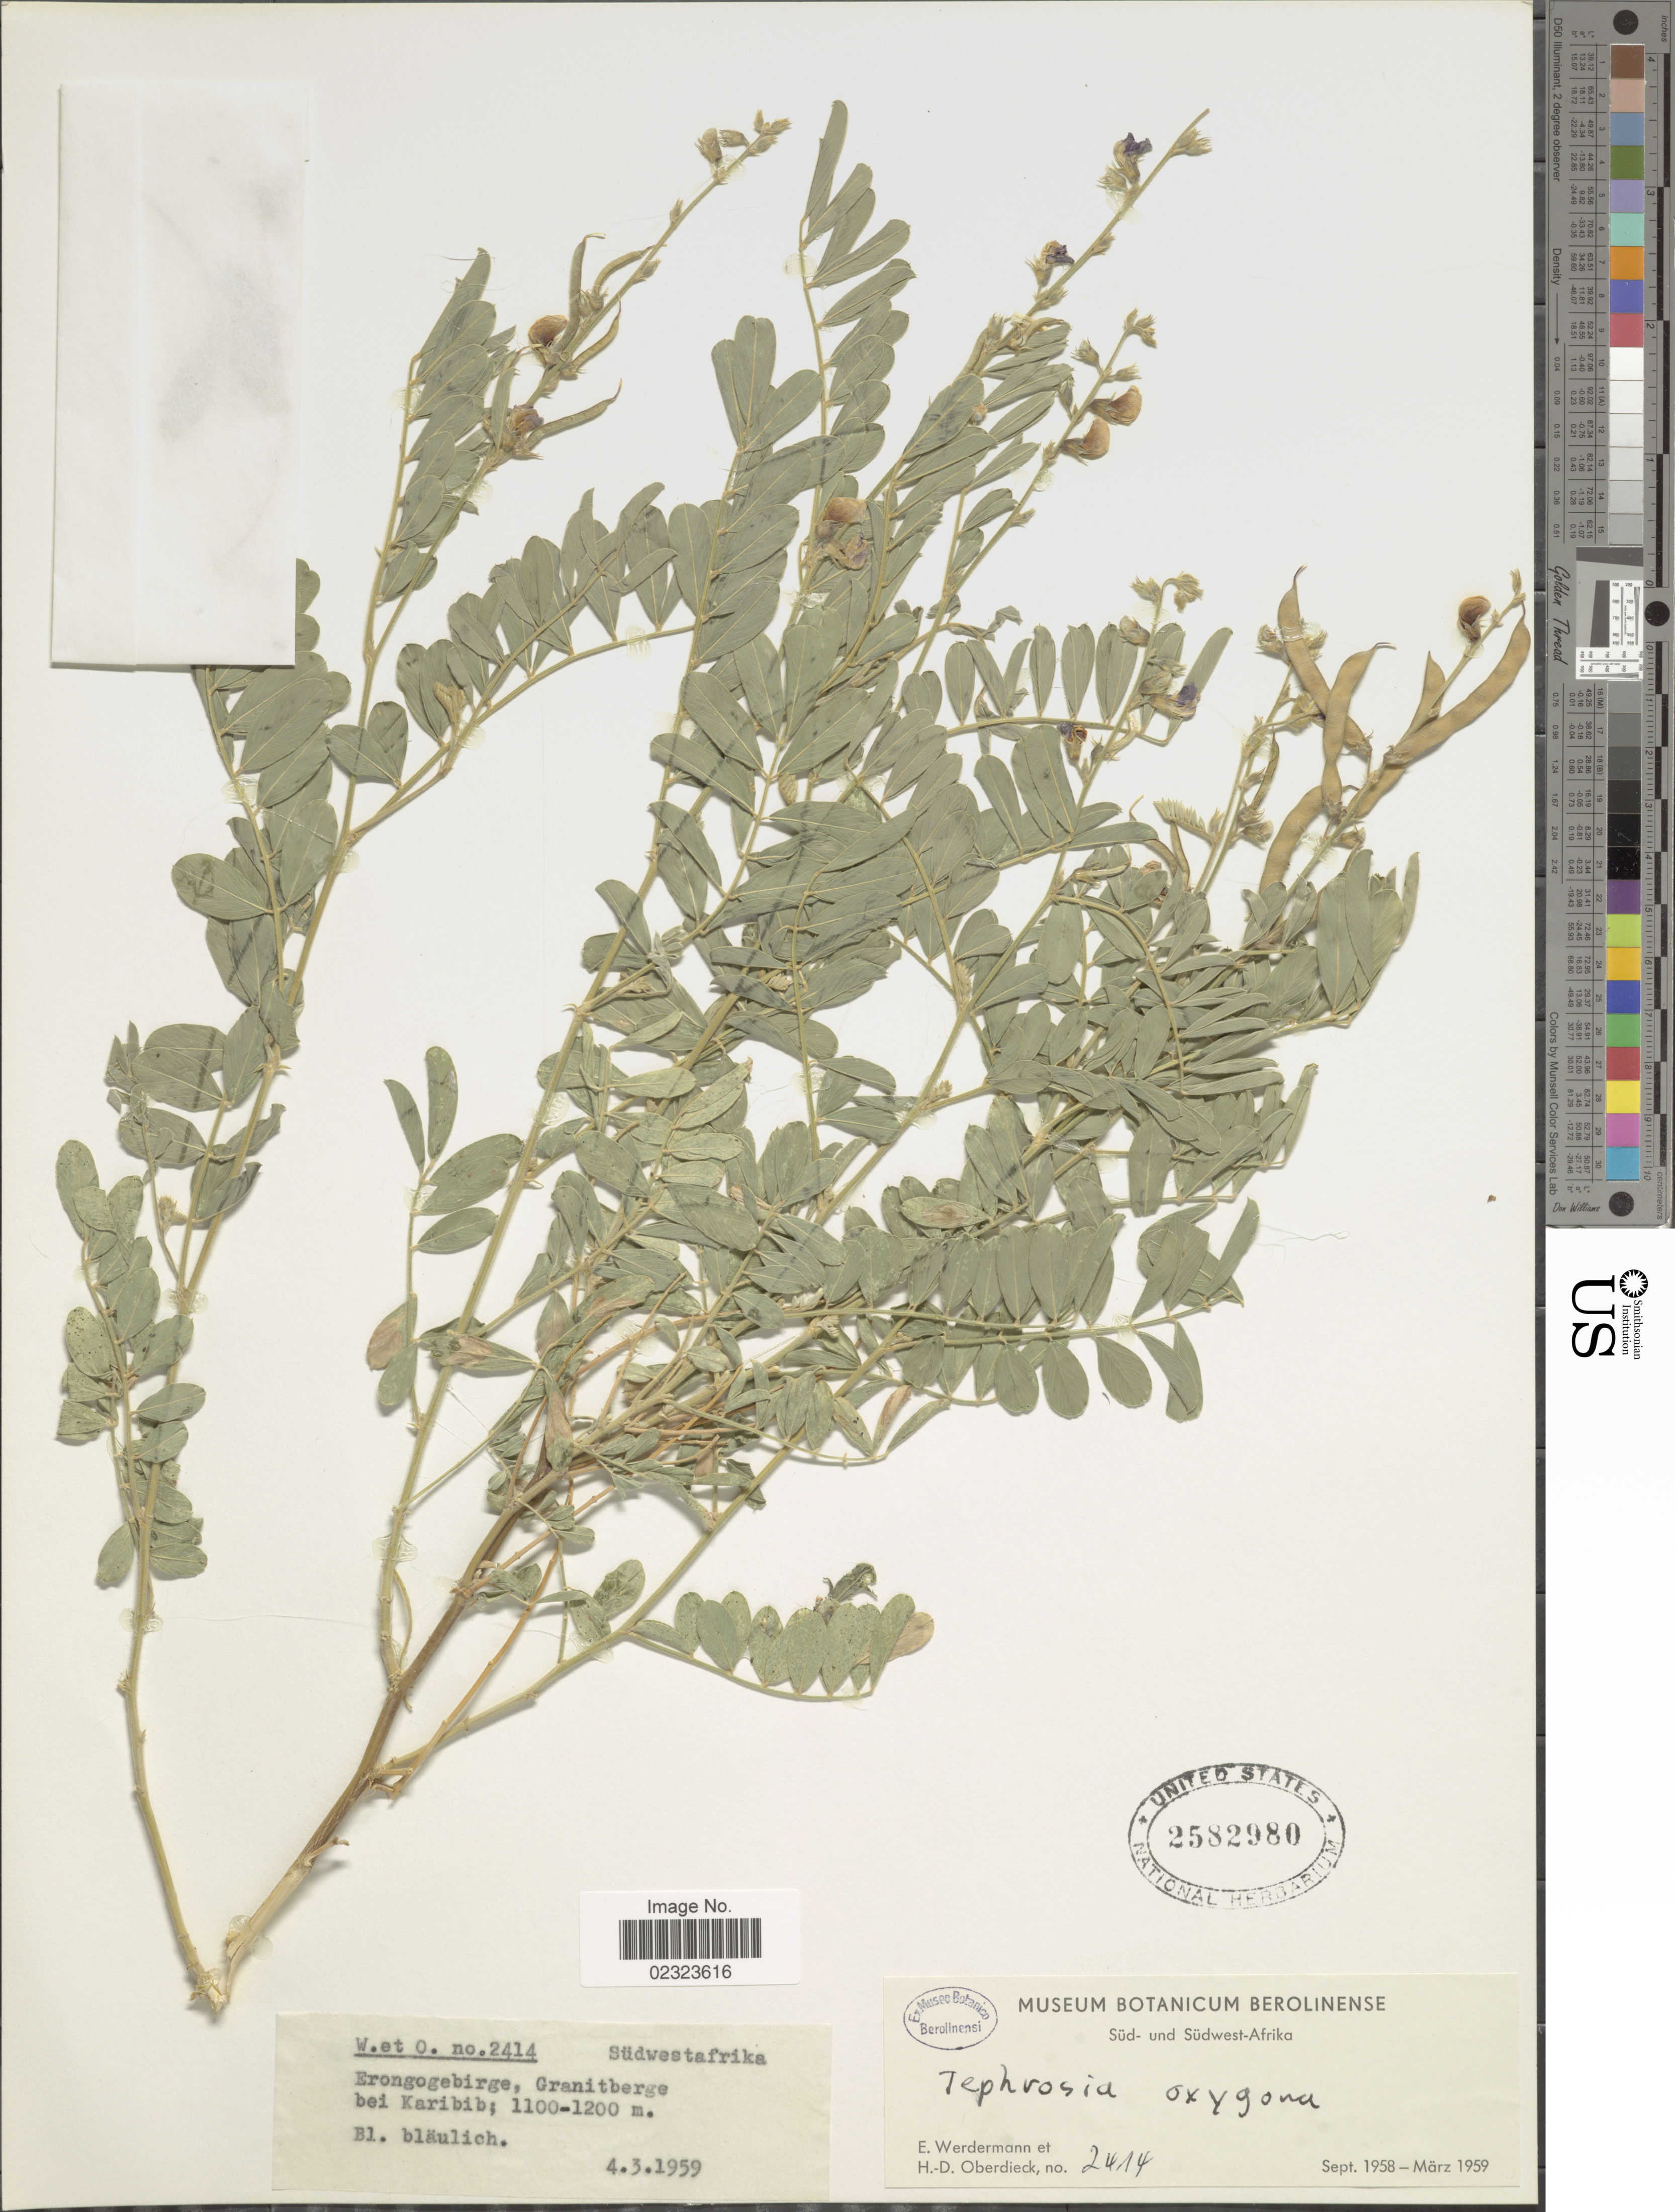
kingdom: Plantae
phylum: Tracheophyta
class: Magnoliopsida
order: Fabales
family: Fabaceae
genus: Tephrosia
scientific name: Tephrosia oxygona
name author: Welw. ex Baker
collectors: E. Werdermann & H. Oberdieck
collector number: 2414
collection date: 1958-09/1959-03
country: Namibia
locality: Südwest-Afrika, Erongogebirge, Granitberge bei Karibib.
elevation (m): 1100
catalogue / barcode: US 2582980